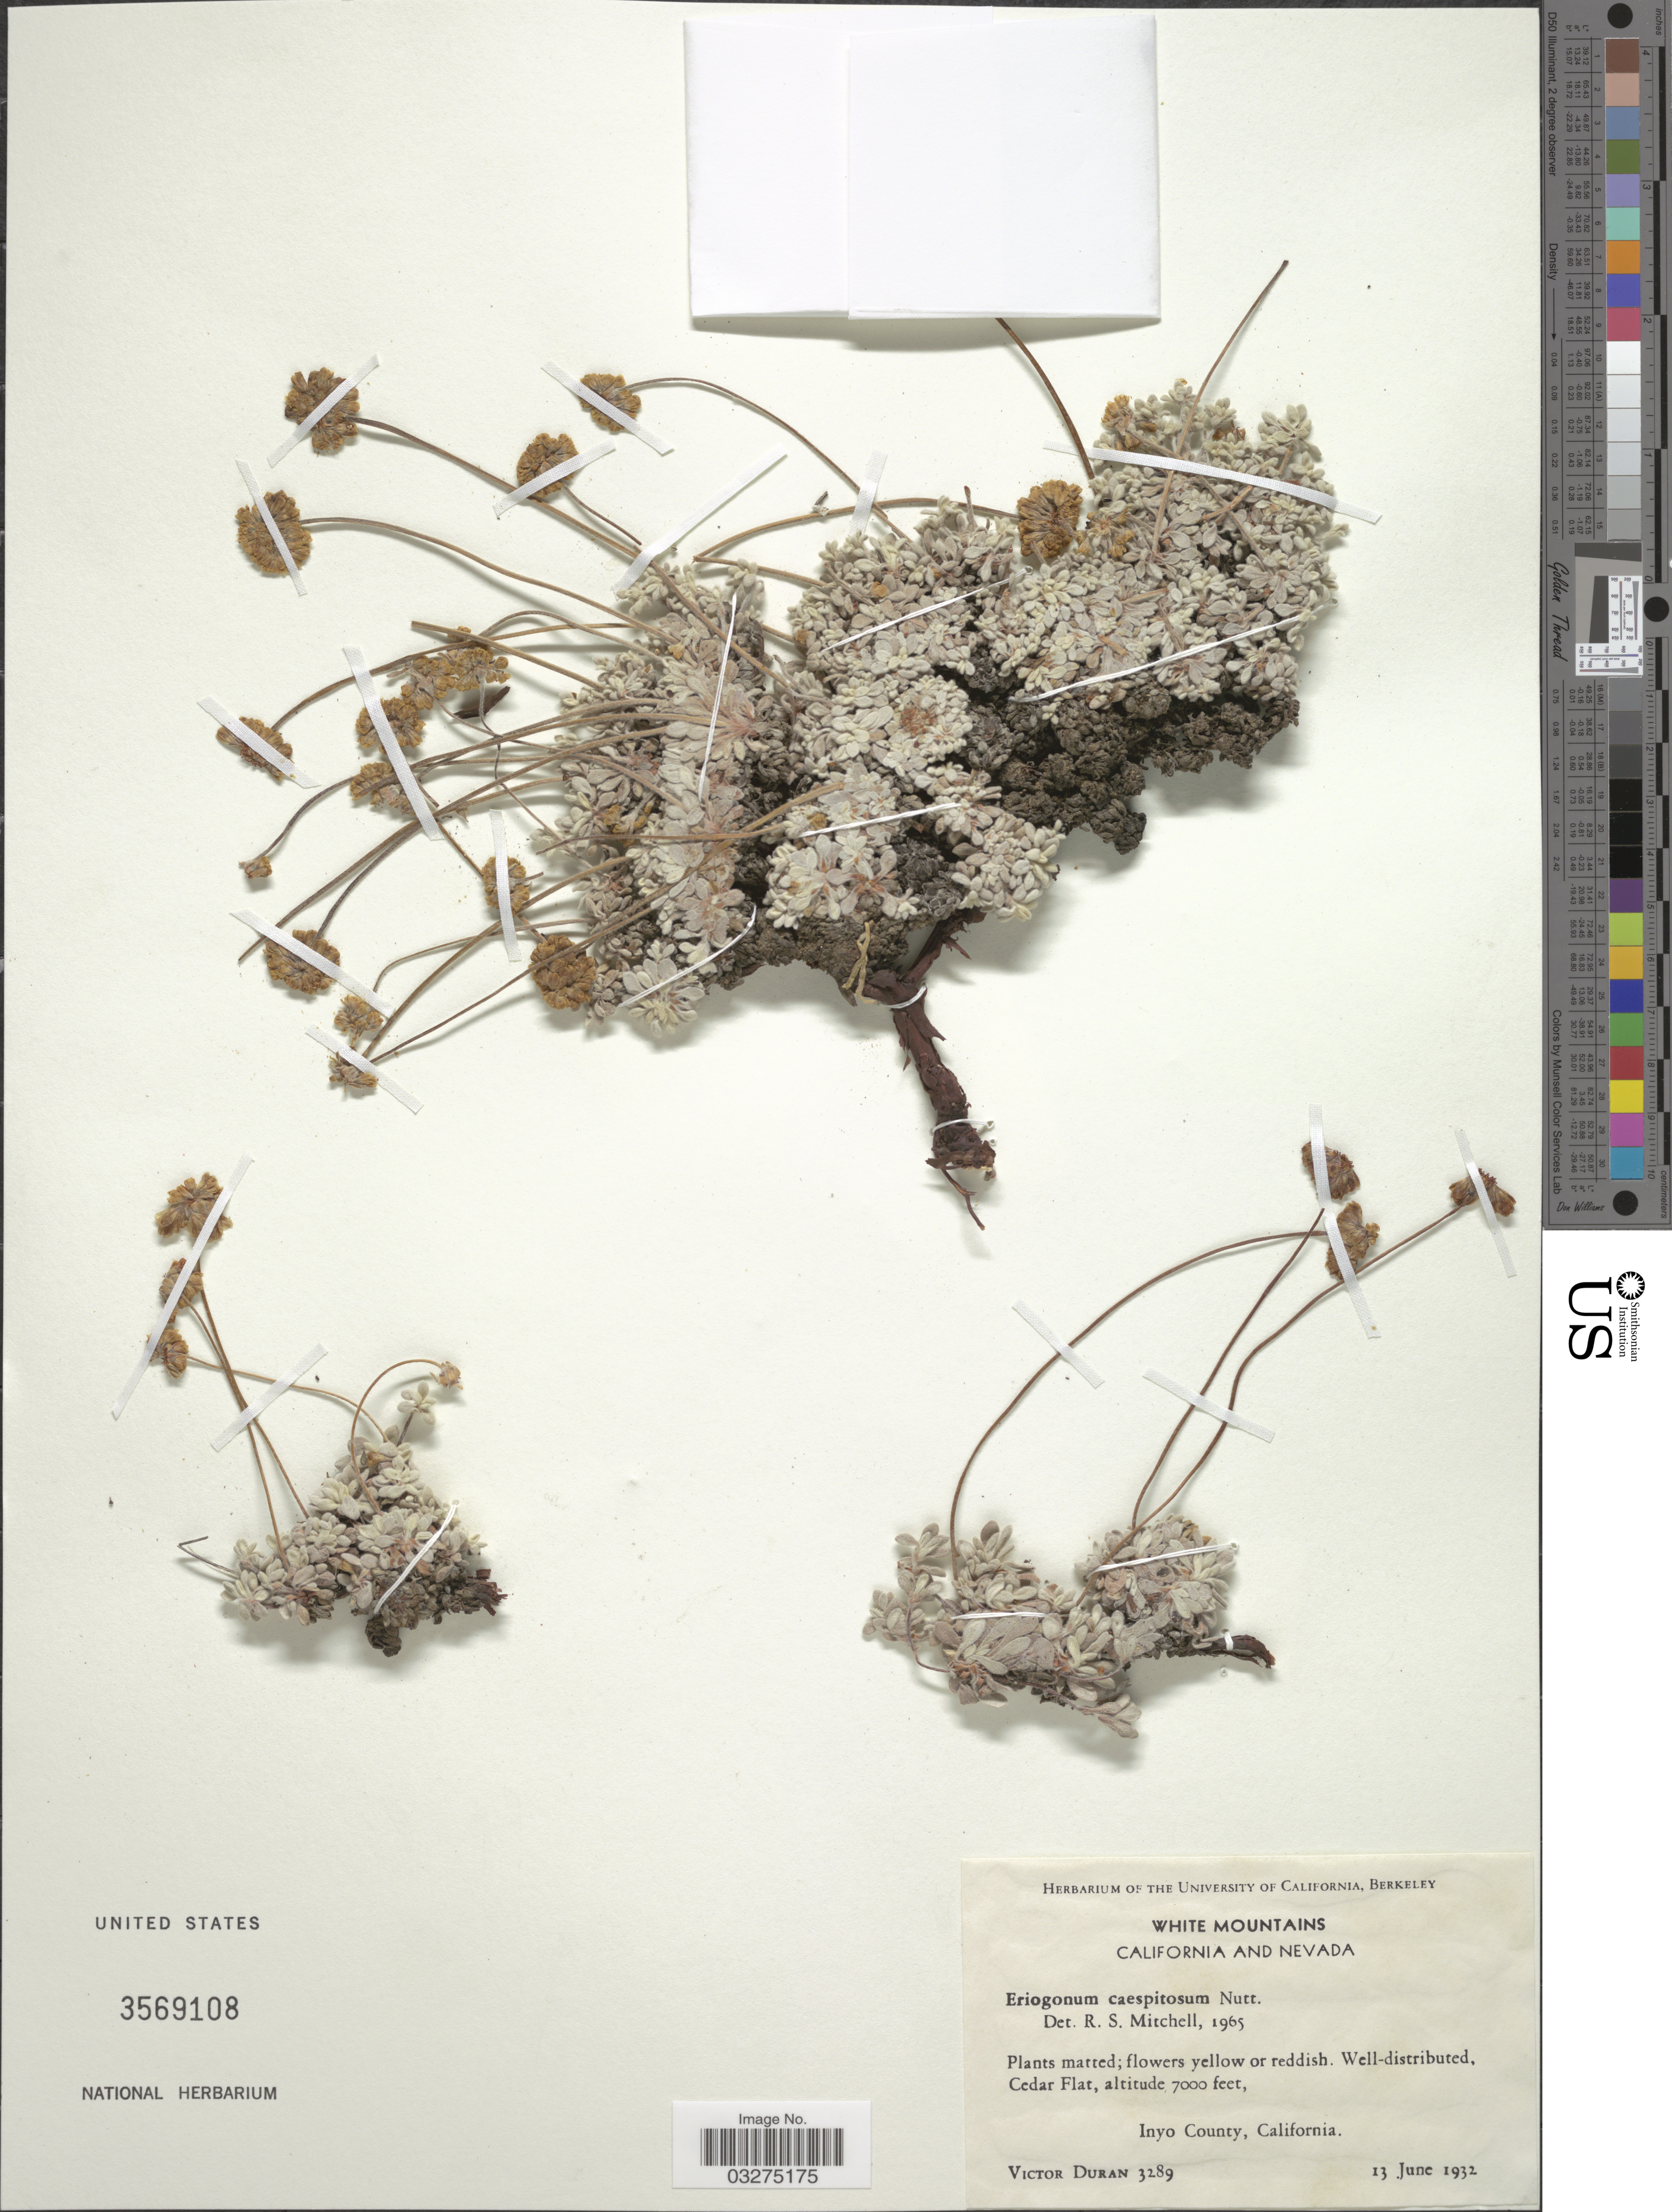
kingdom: Plantae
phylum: Tracheophyta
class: Magnoliopsida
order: Caryophyllales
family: Polygonaceae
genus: Eriogonum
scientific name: Eriogonum caespitosum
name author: Nutt.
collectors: V. Duran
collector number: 3289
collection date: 1932-06-13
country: United States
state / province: California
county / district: Inyo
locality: White Mountains, Cedar Flat, Inyo County.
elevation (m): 2134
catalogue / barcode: US 3569108